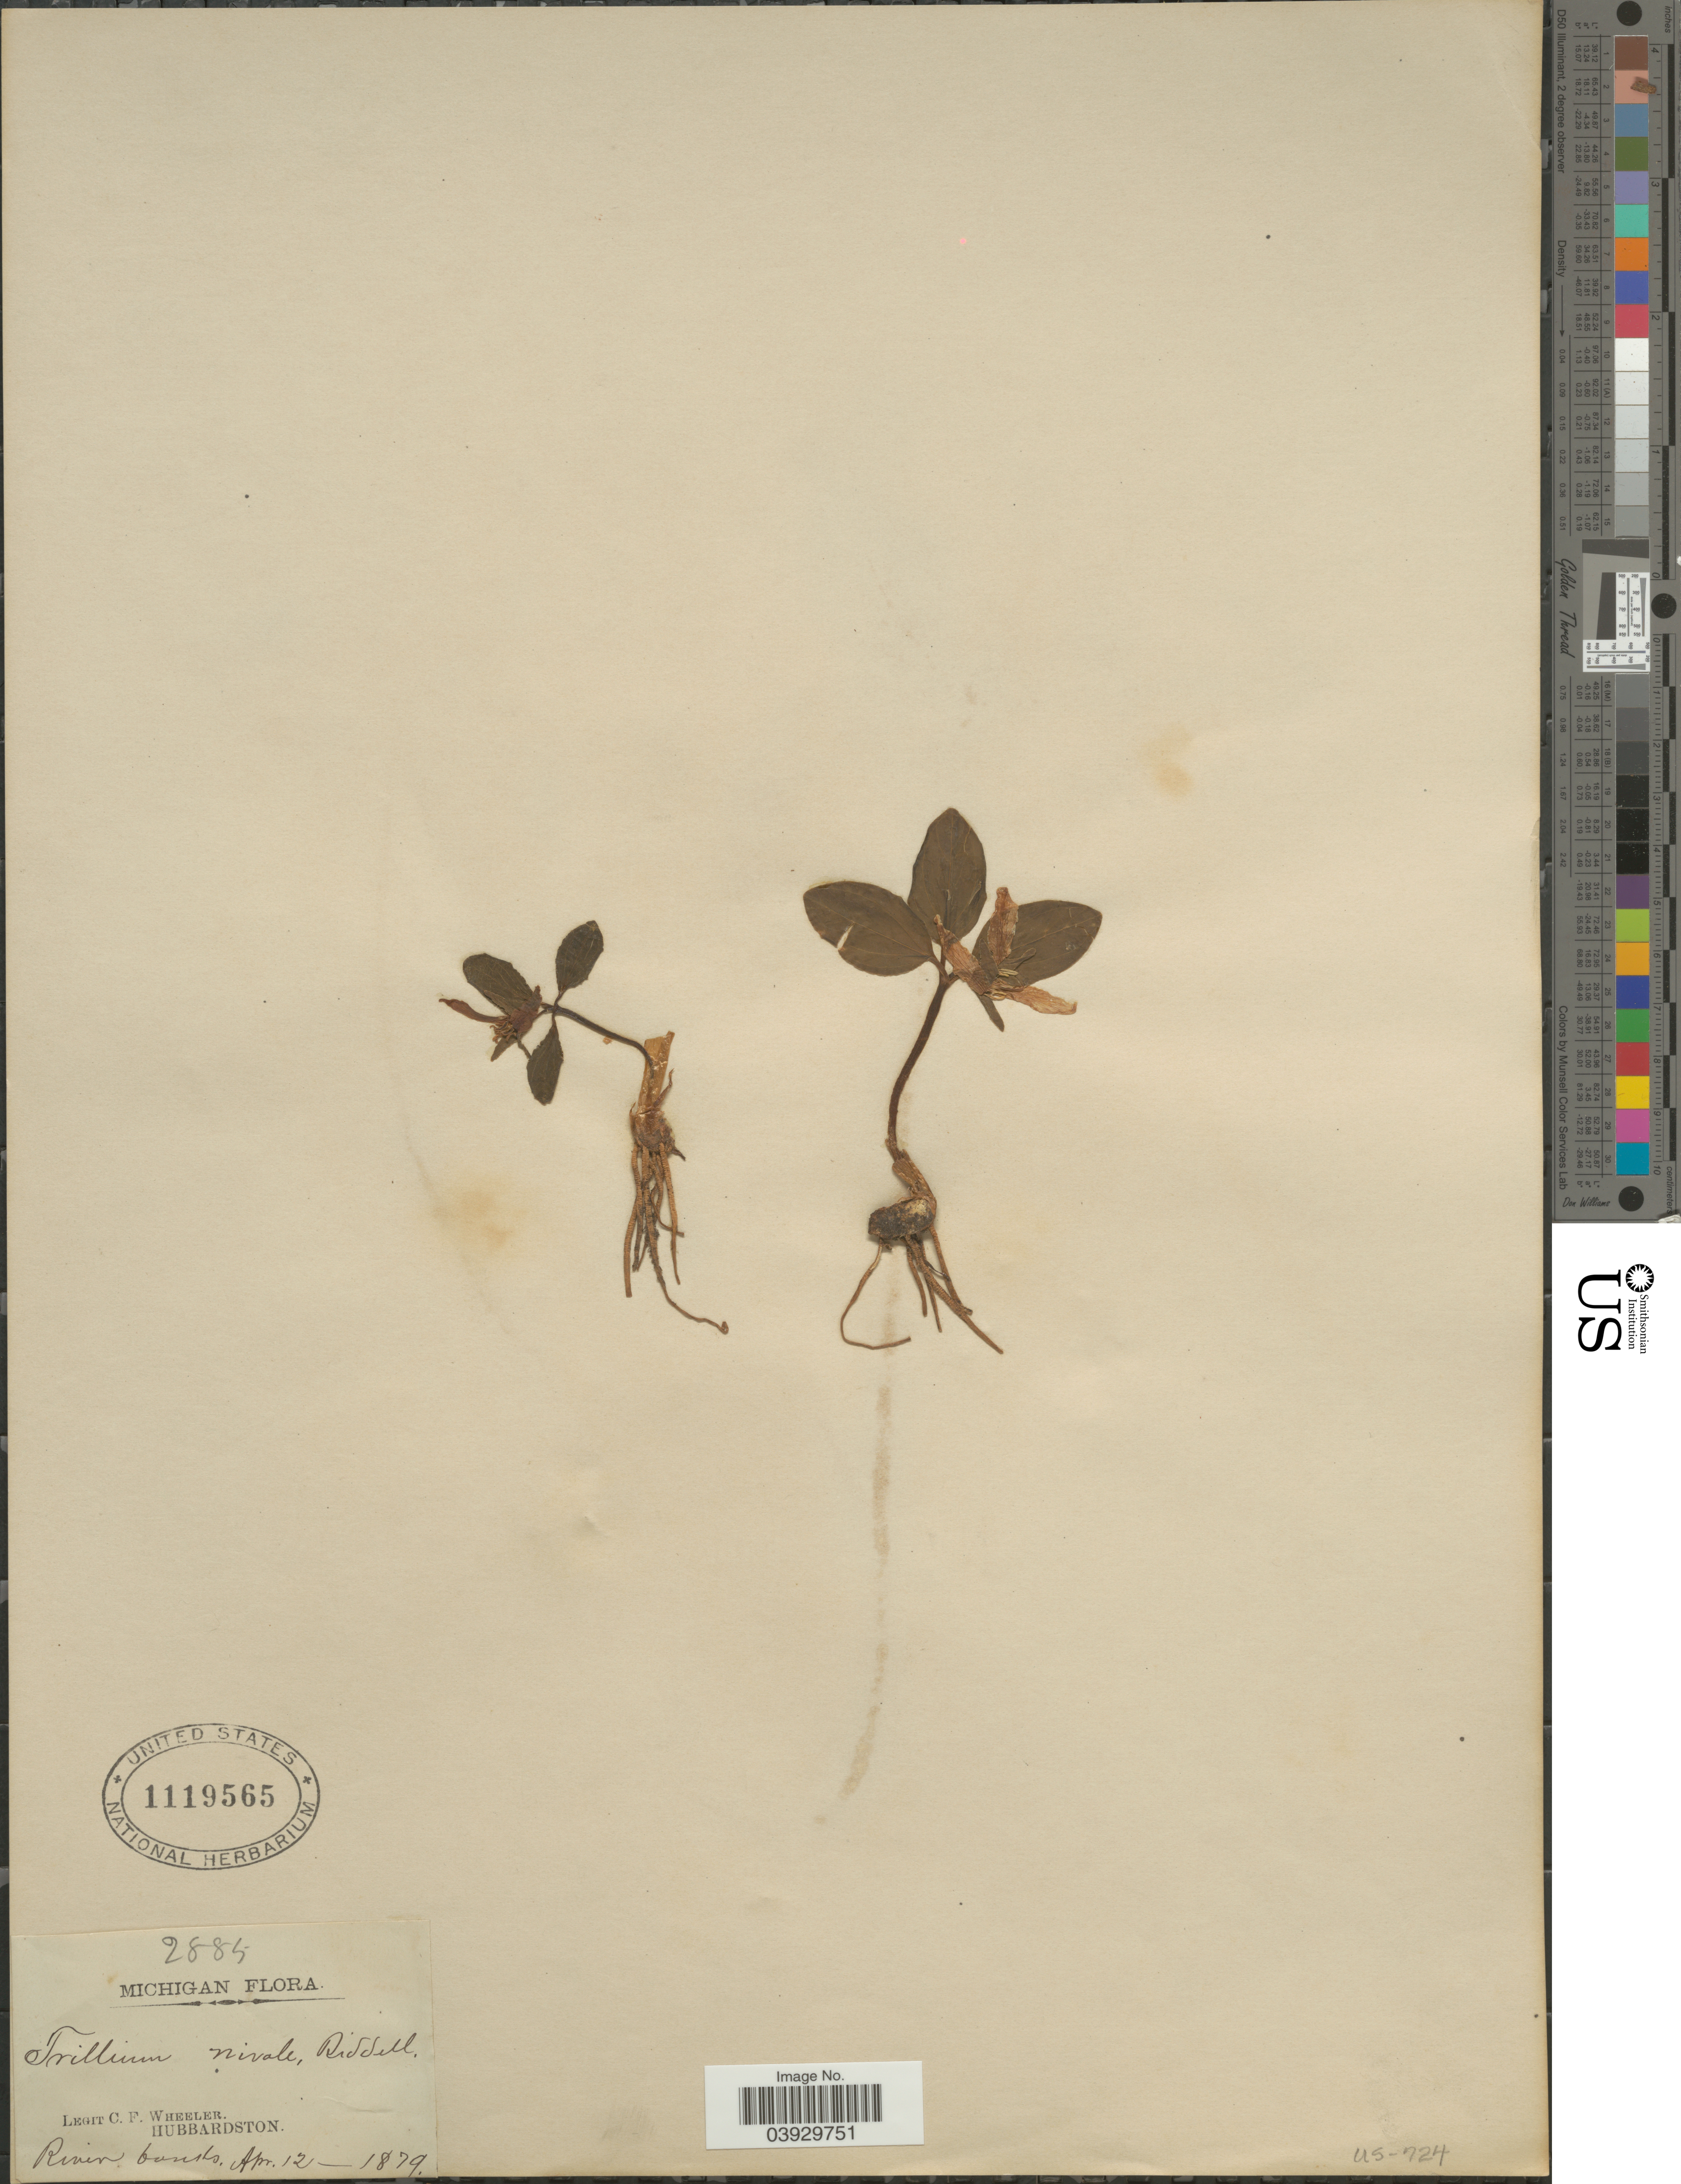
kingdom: Plantae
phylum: Tracheophyta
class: Liliopsida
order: Liliales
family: Melanthiaceae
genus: Trillium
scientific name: Trillium nivale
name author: Riddell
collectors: C. Wheeler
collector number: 2885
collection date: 1879-04-12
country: United States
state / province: Michigan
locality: Hubbardston. River banks.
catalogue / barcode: US 1119565